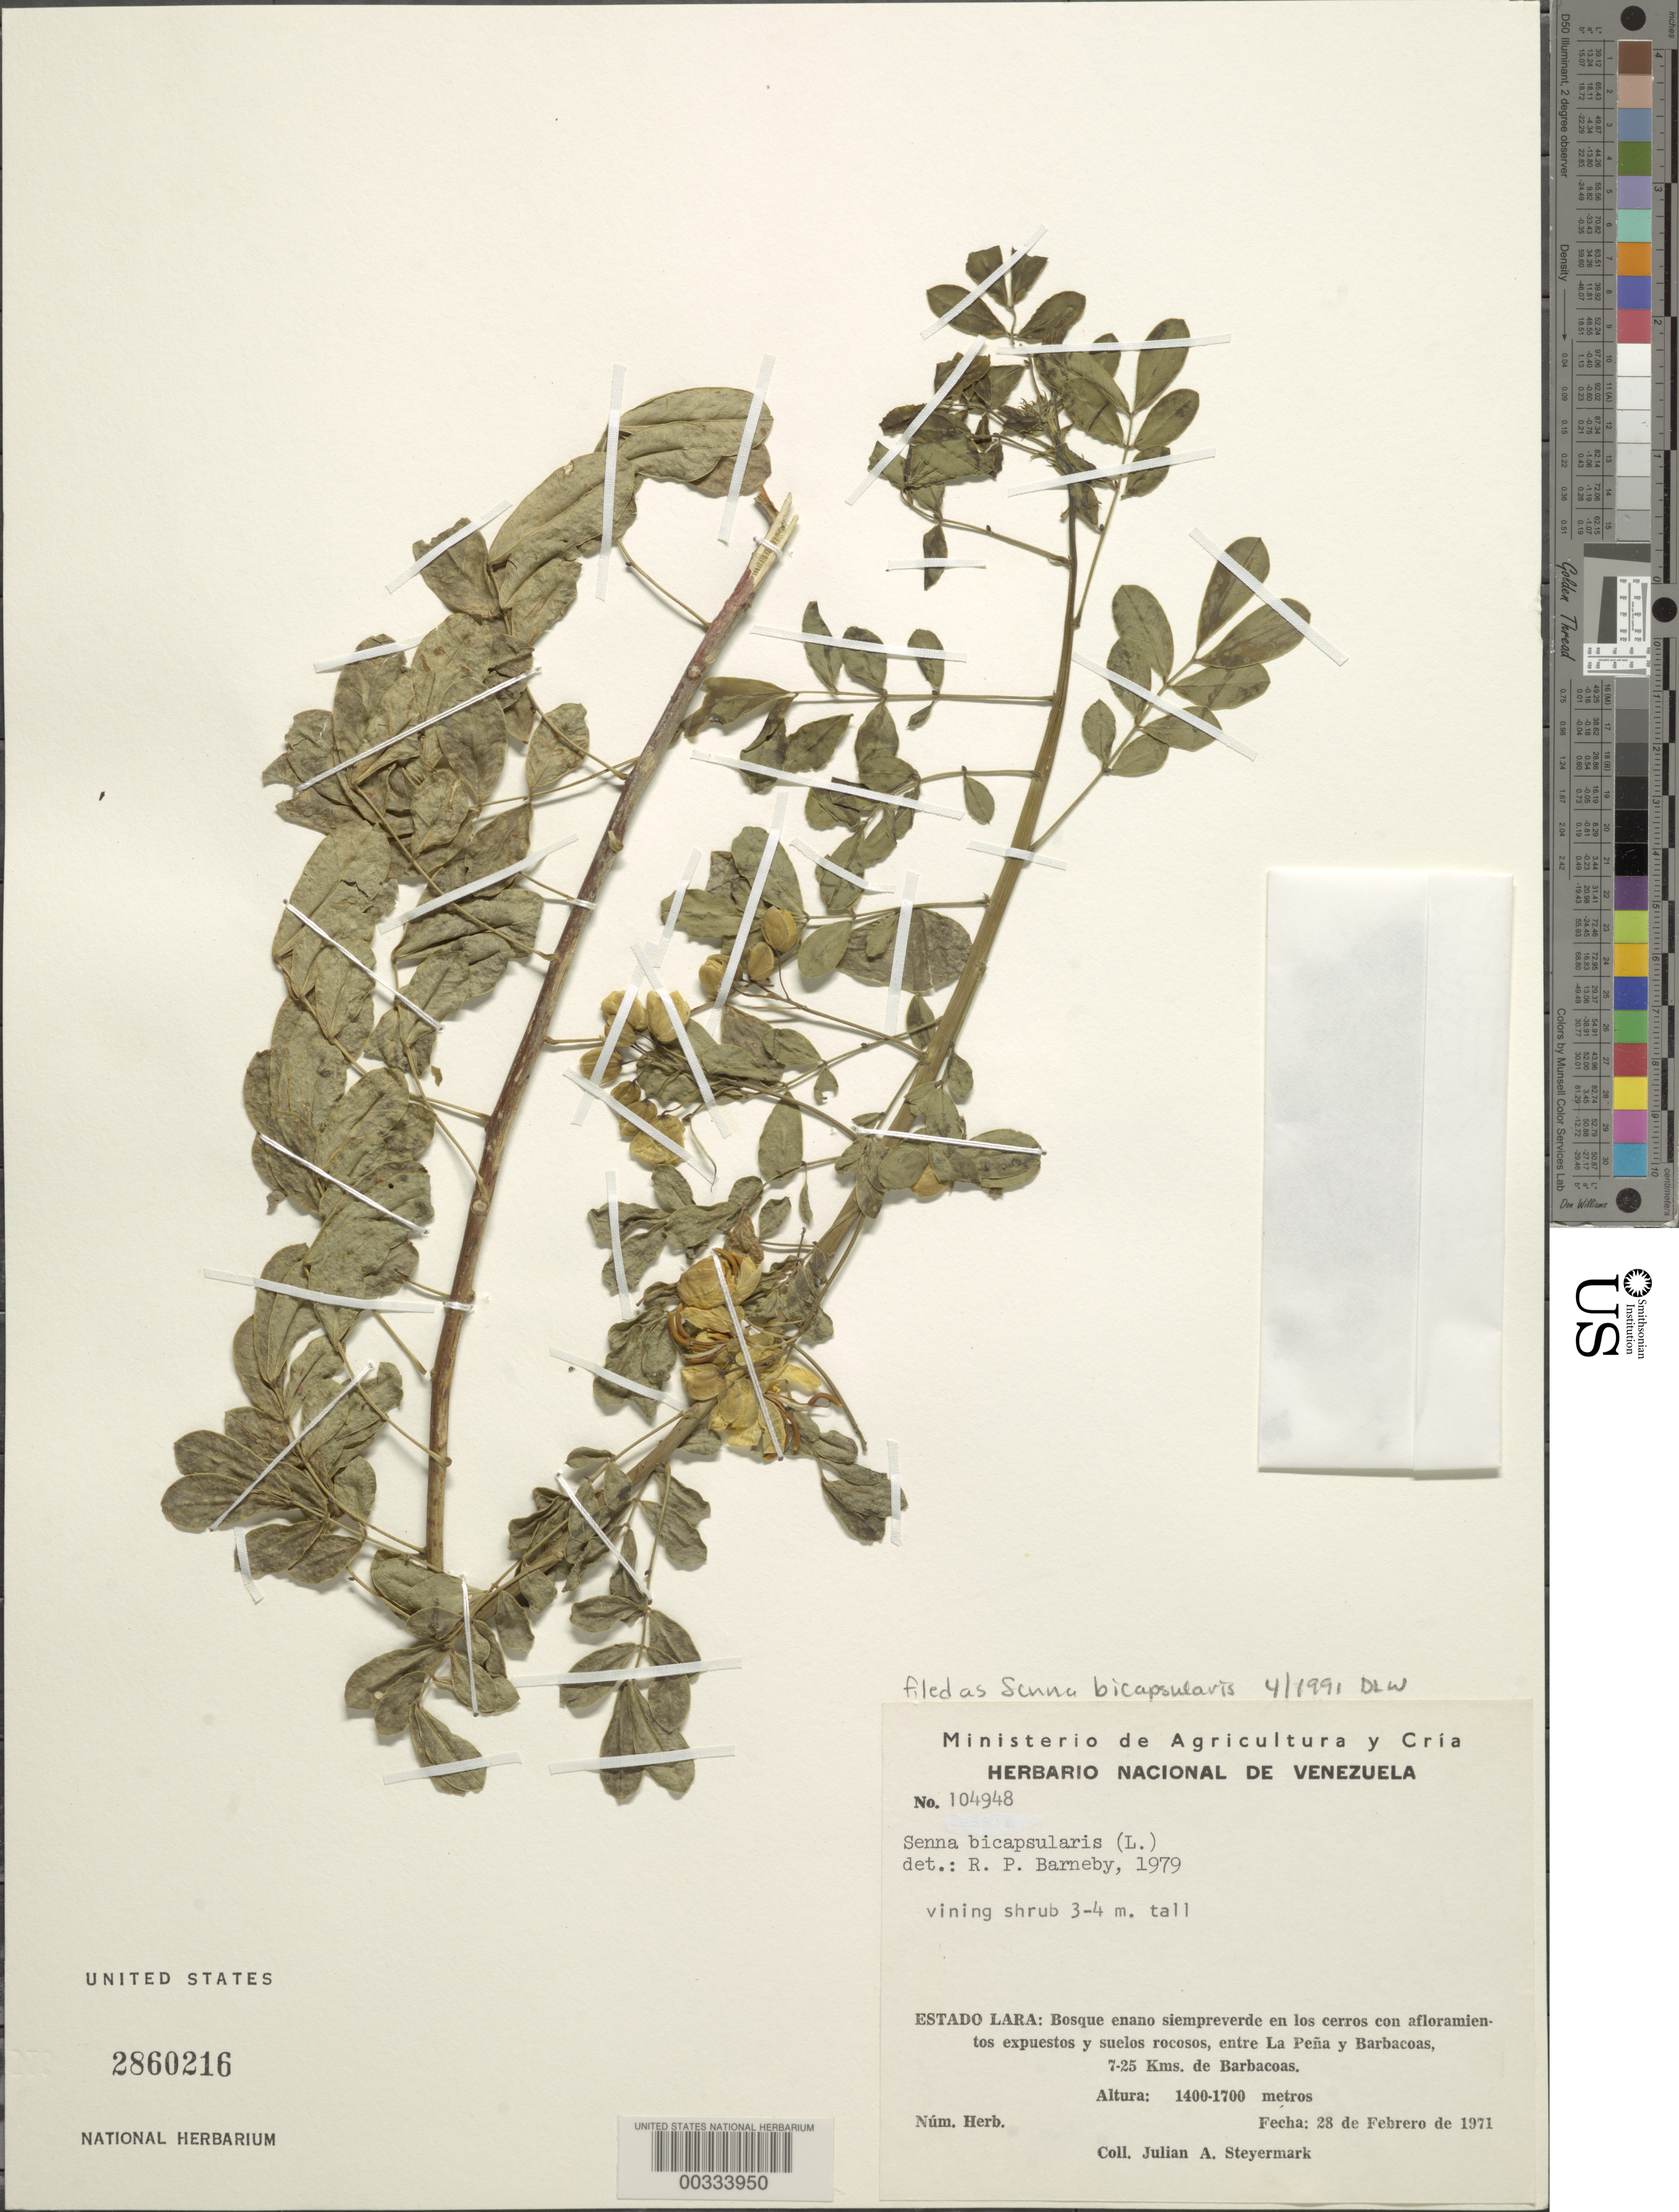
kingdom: Plantae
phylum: Tracheophyta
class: Magnoliopsida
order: Fabales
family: Fabaceae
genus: Senna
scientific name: Senna bicapsularis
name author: (L.) Roxb.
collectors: J. Steyermark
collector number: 104948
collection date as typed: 28 Feb 1971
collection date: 1971-02-28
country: Venezuela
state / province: Lara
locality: Between la pena and barbacoas, 7-25 km from barbacoas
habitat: Cerros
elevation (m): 1400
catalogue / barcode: US 2860216